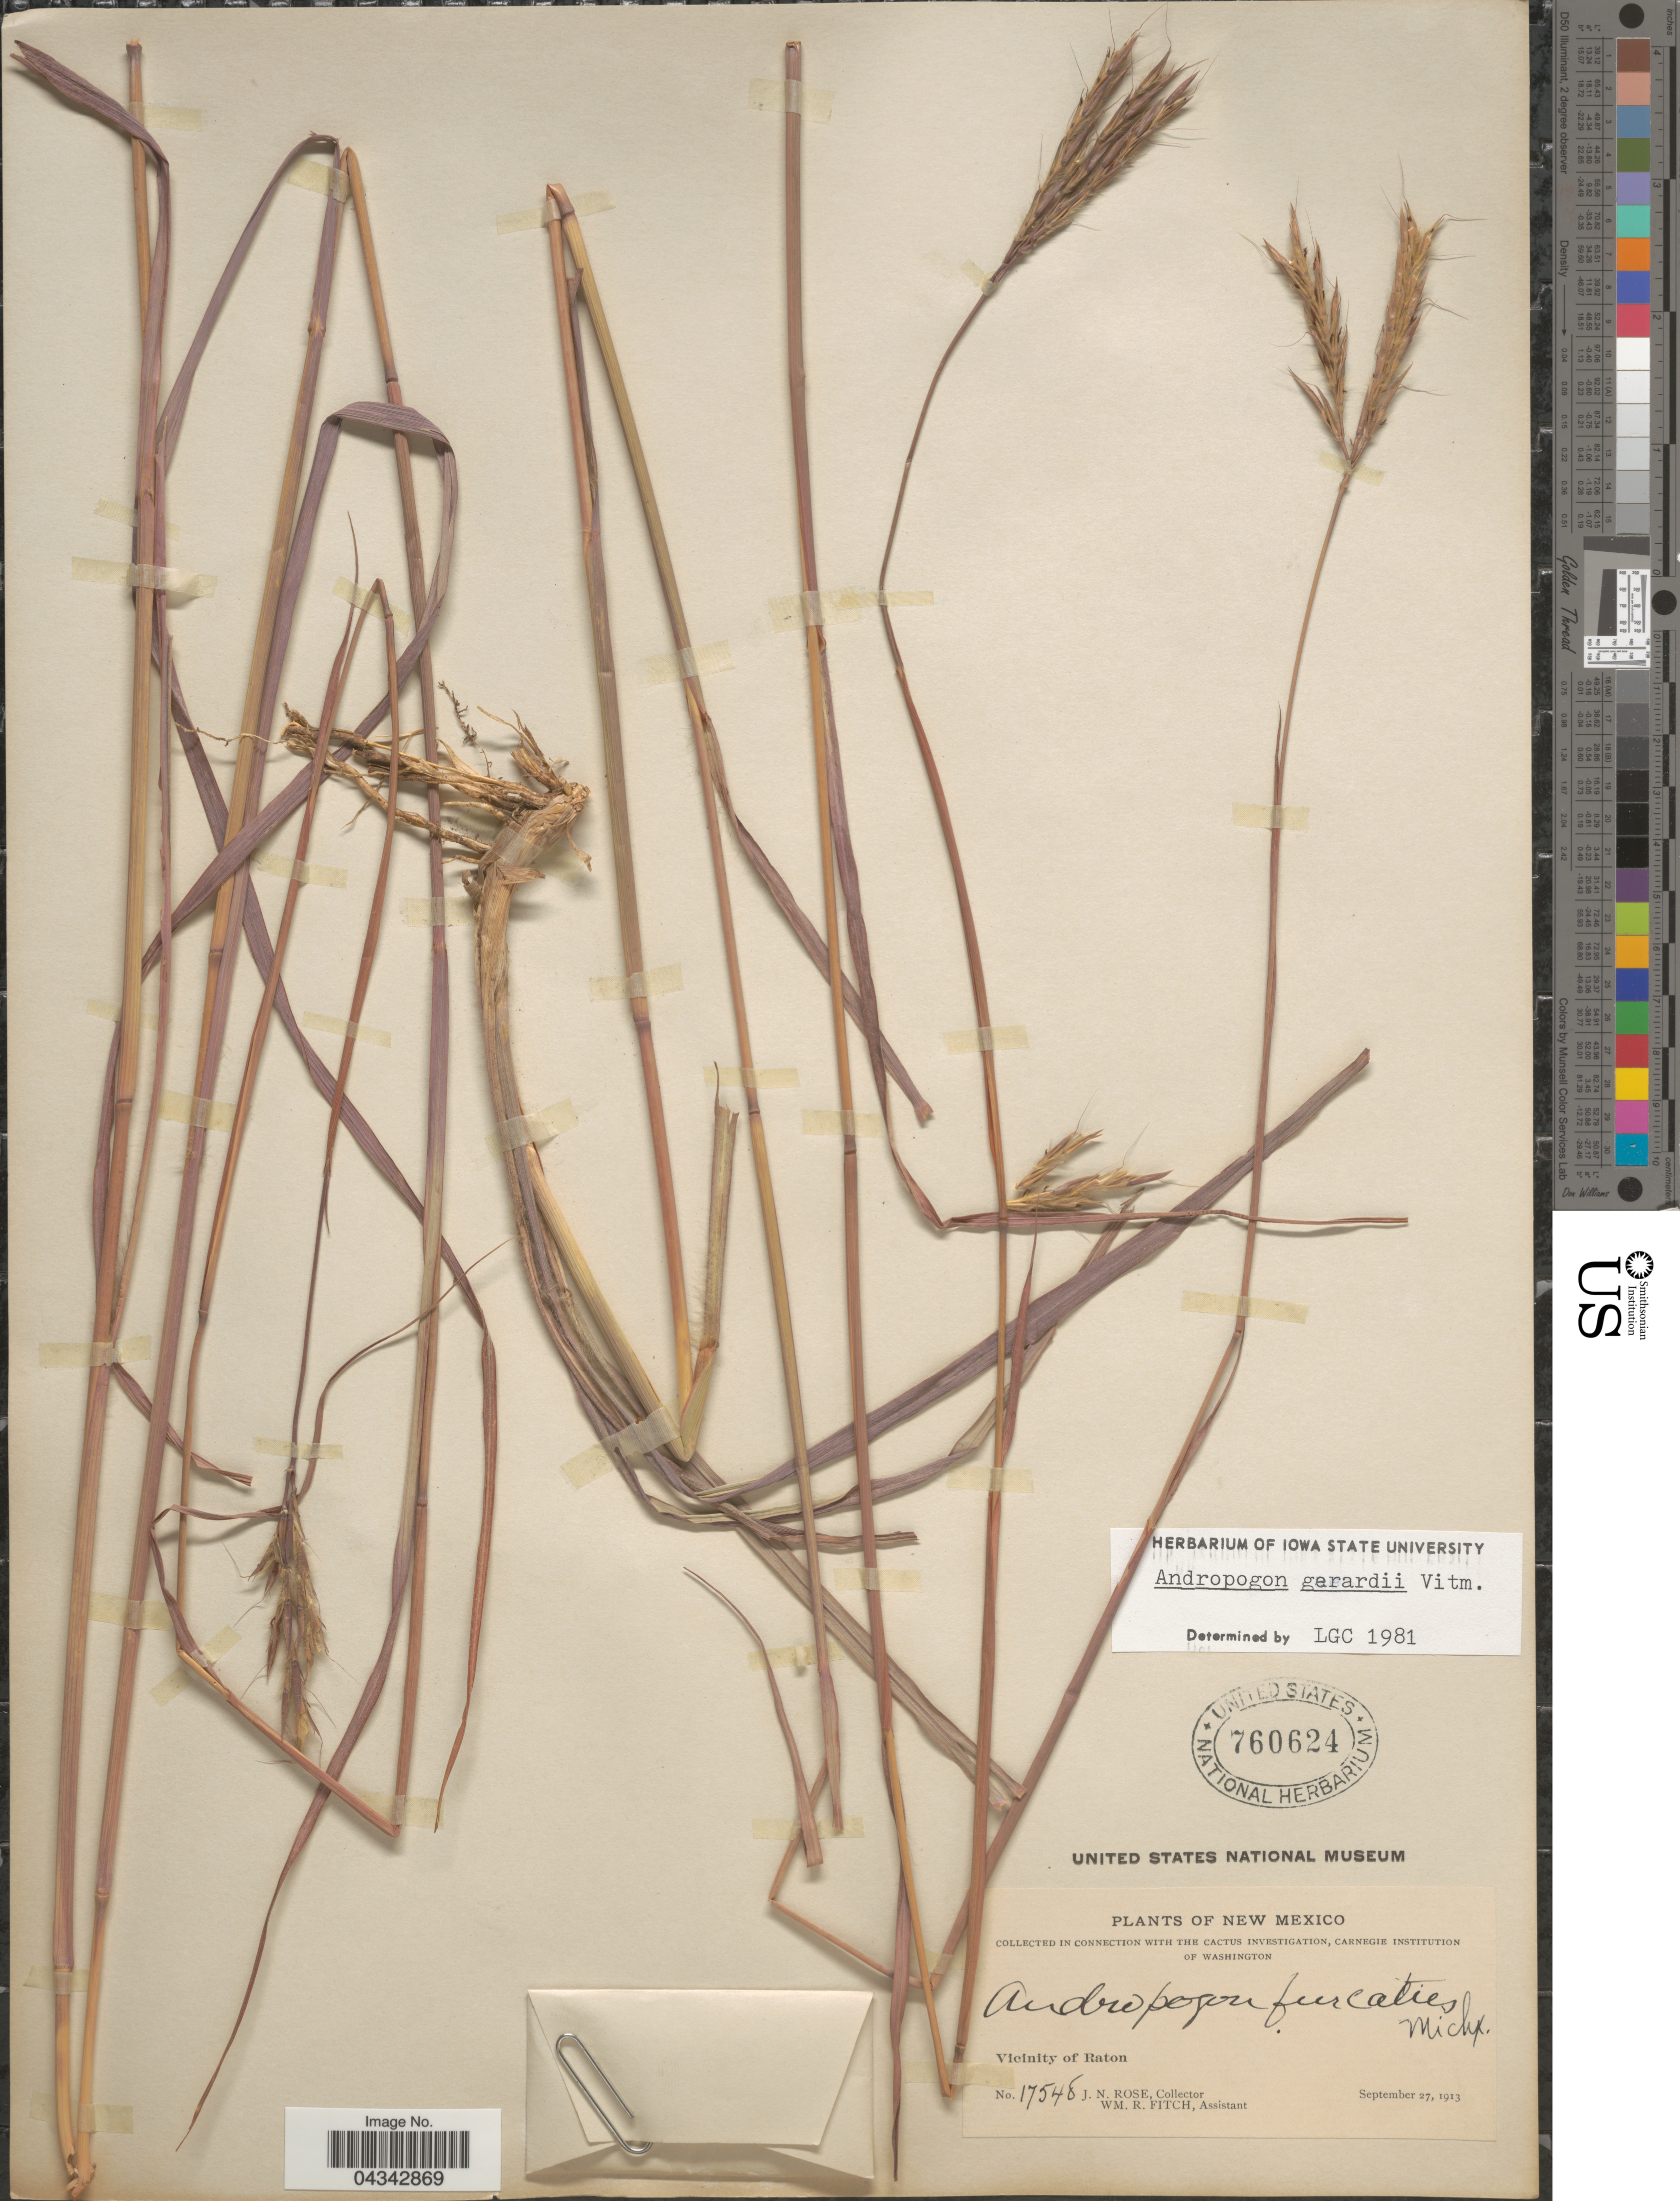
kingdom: Plantae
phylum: Tracheophyta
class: Liliopsida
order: Poales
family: Poaceae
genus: Andropogon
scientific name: Andropogon gerardii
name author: Vitman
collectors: J. N. Rose & W. R. Fitch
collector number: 17548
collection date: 1913-09-27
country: United States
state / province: New Mexico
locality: Vicinity of Raton.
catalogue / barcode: US 760624